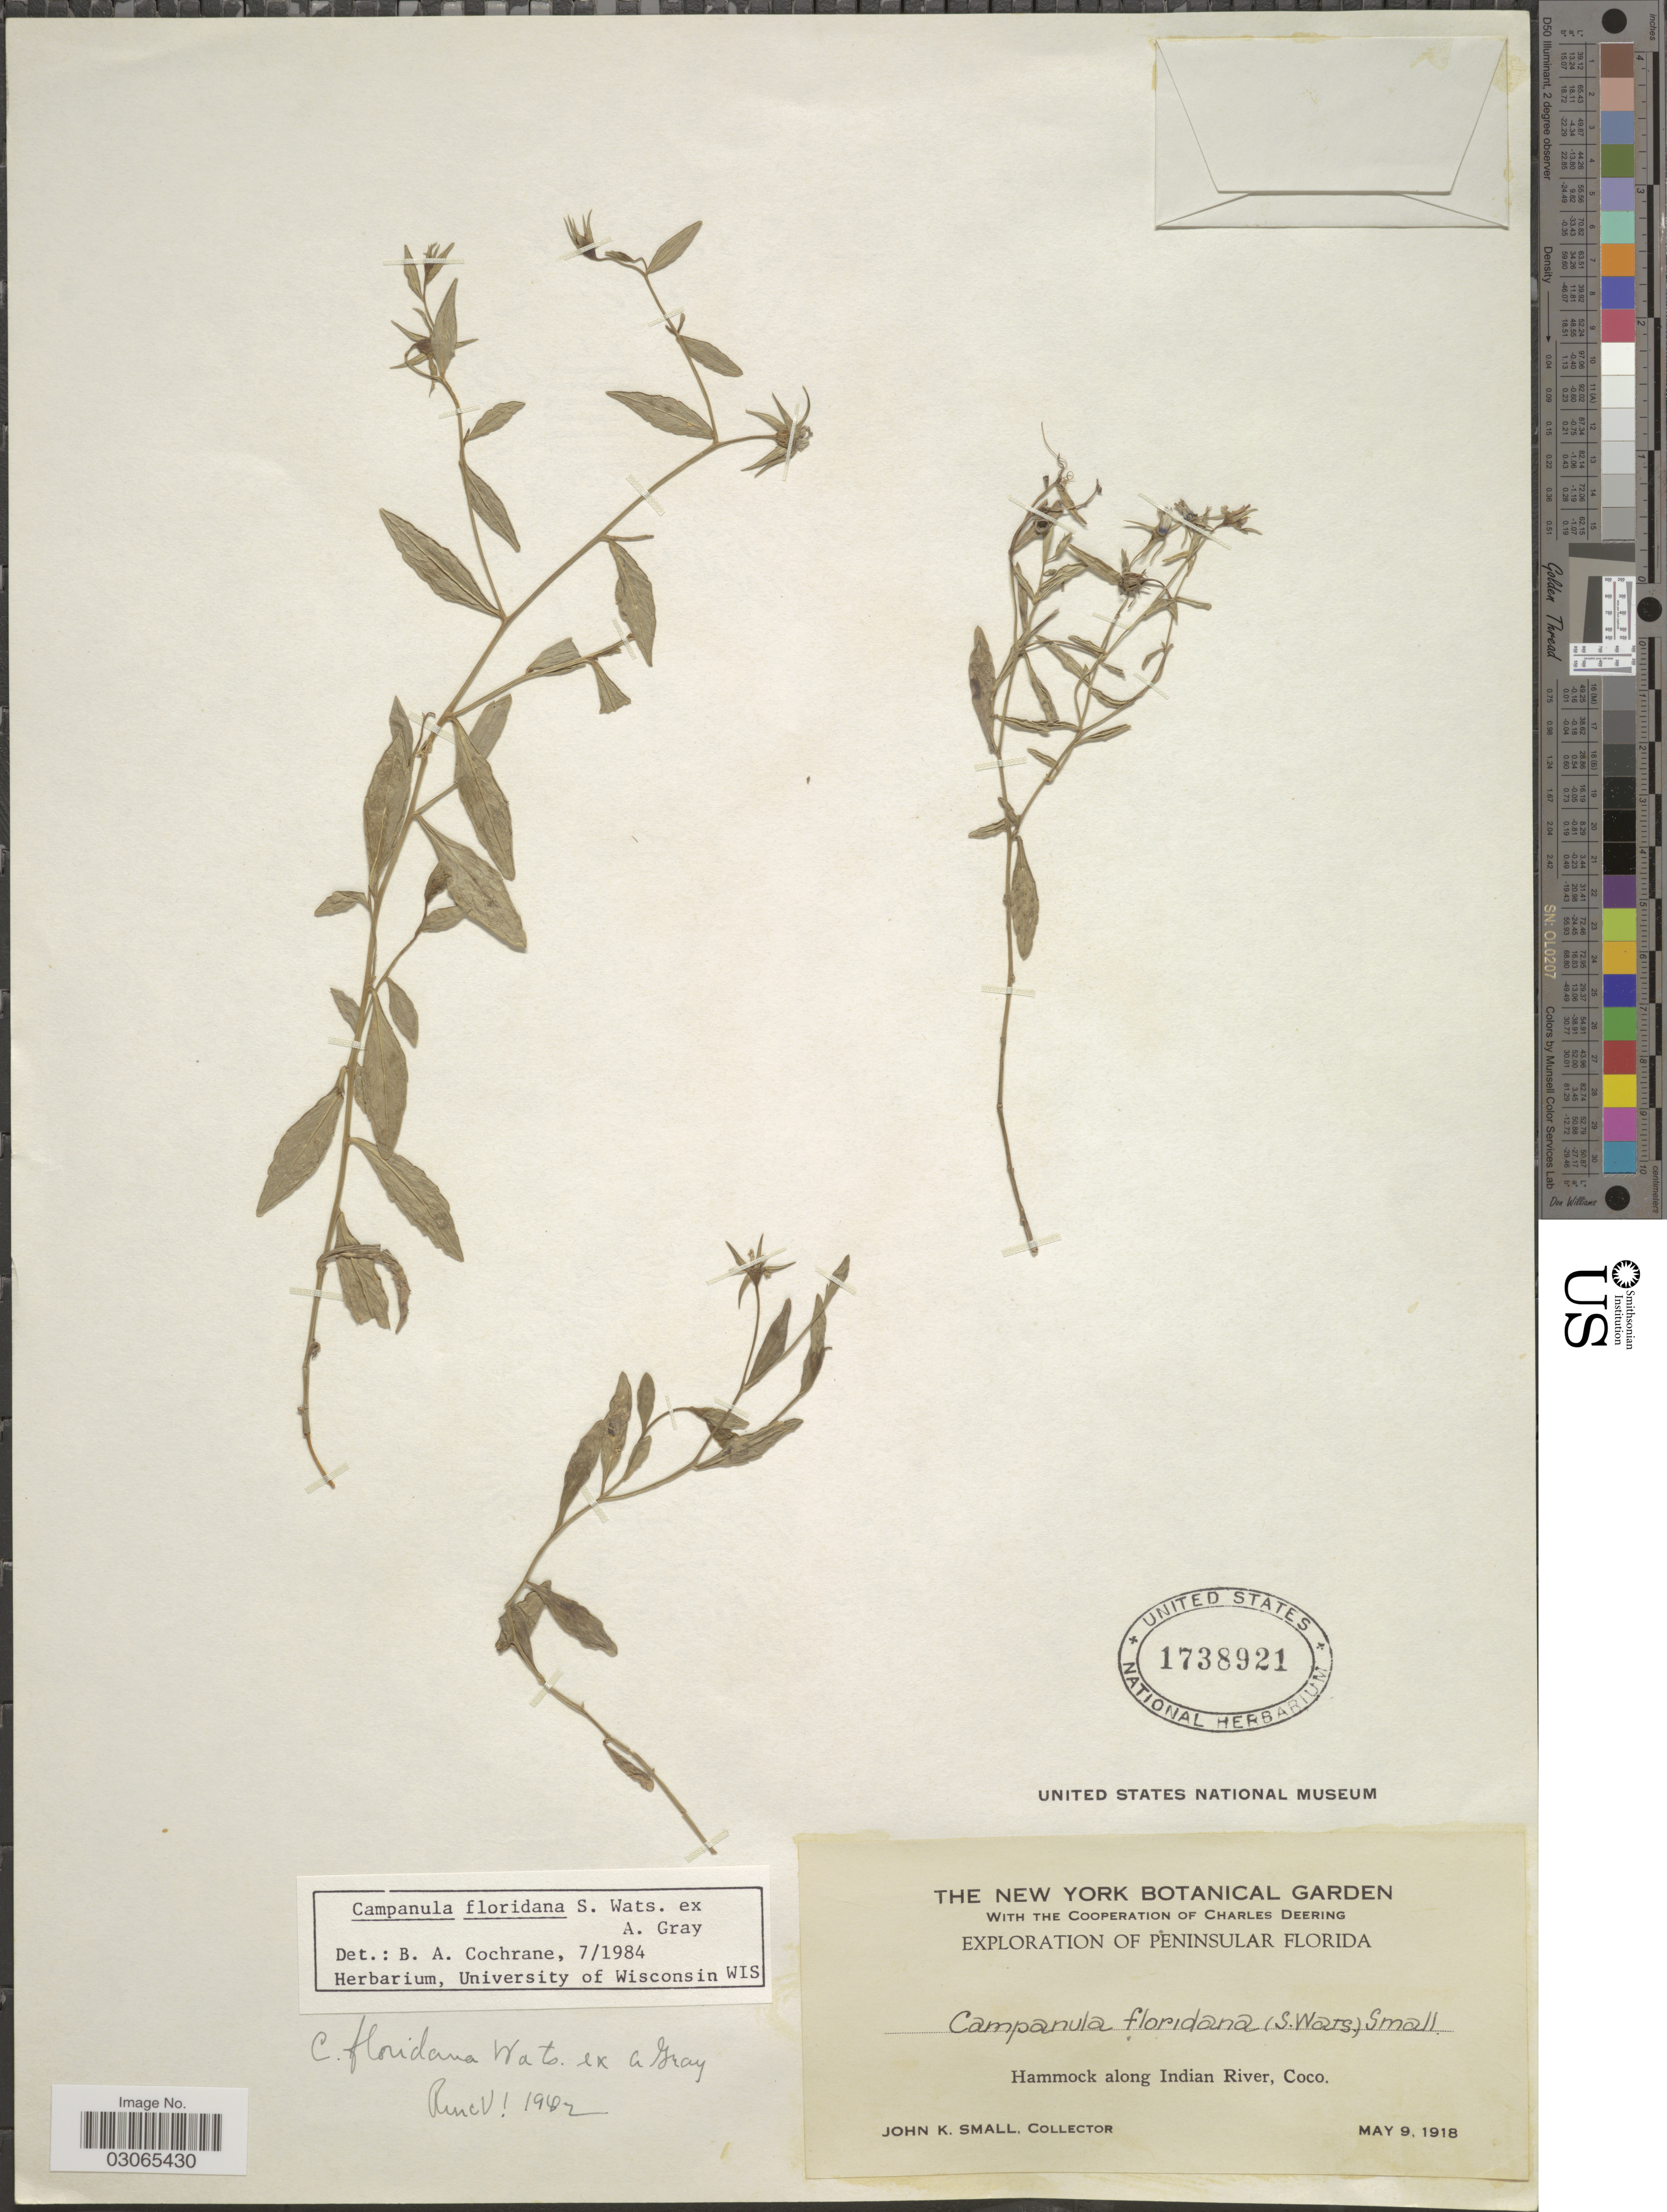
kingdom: Plantae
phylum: Tracheophyta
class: Magnoliopsida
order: Asterales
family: Campanulaceae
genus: Campanula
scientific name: Campanula floridana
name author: S. Watson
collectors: J. K. Small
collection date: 1918-05-09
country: United States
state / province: Florida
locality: Peninsular Florida. Hammock along Indian River, Coco.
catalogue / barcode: US 1738921